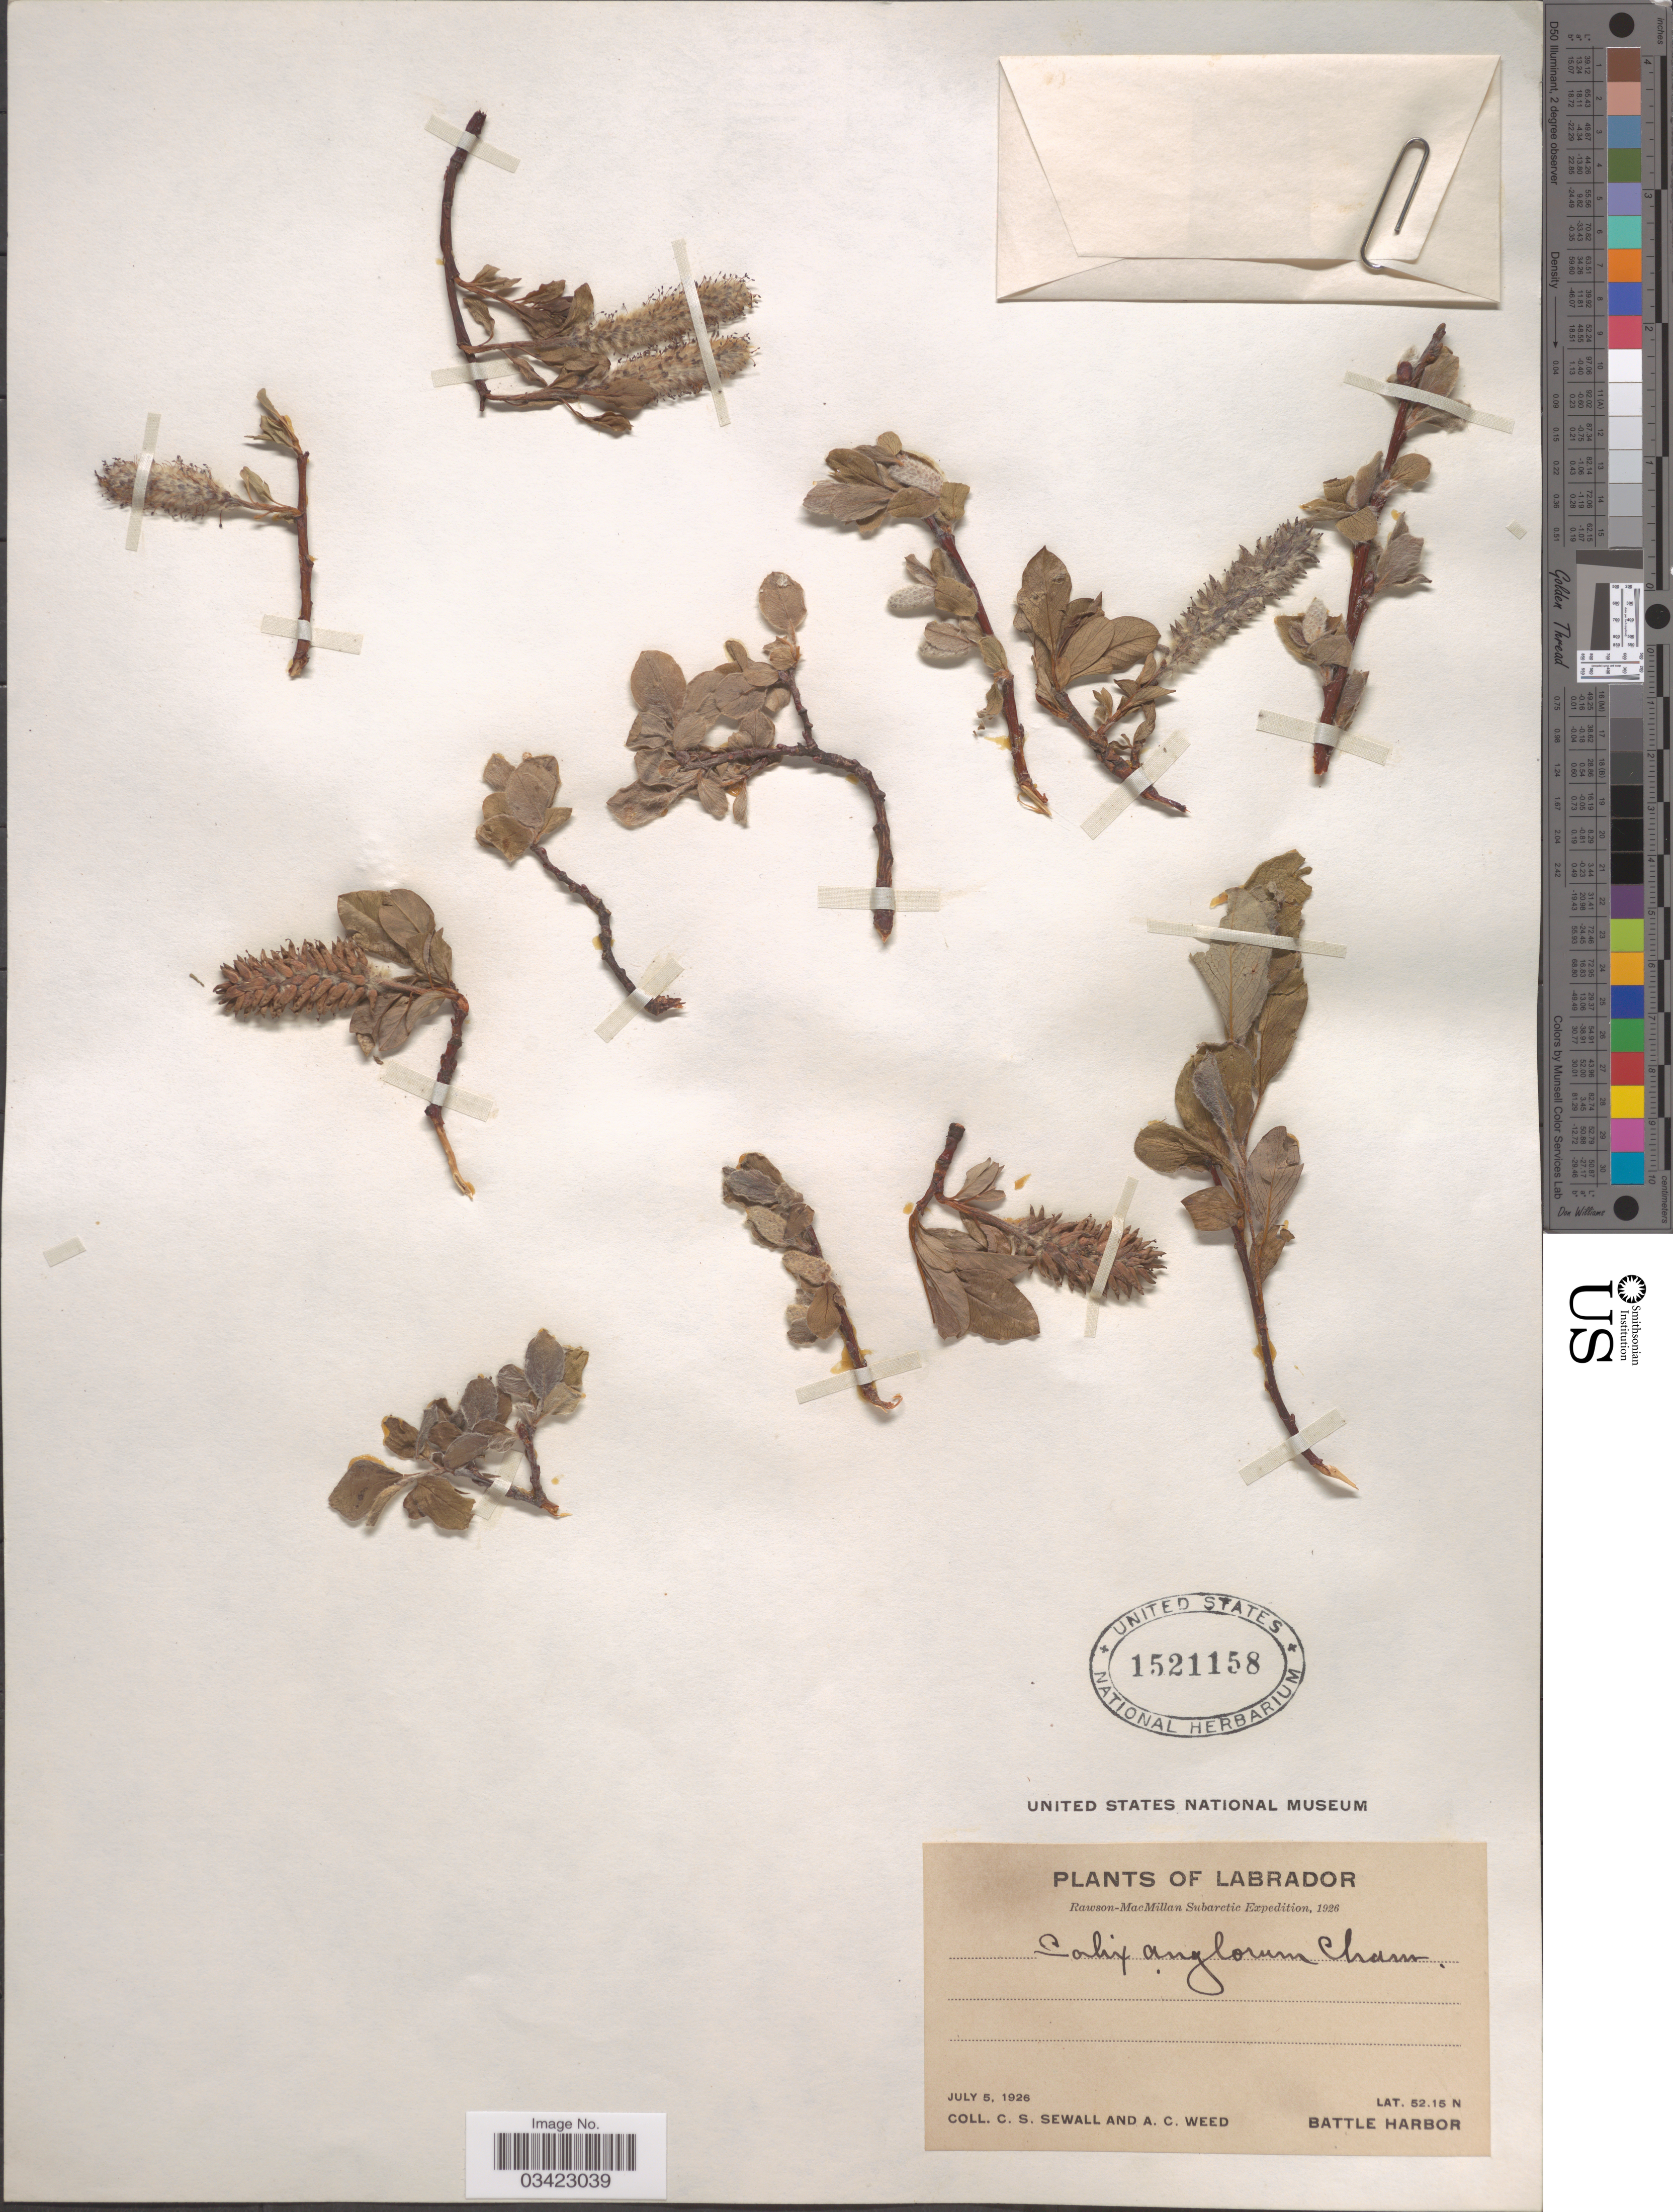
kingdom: Plantae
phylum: Tracheophyta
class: Magnoliopsida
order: Malpighiales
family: Salicaceae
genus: Salix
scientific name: Salix anglorum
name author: Cham.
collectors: C. Sewall & A. Weed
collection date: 1926-07-05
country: Canada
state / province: Newfoundland and Labrador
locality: Labrador. Battle Harbor.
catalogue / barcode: US 1521158